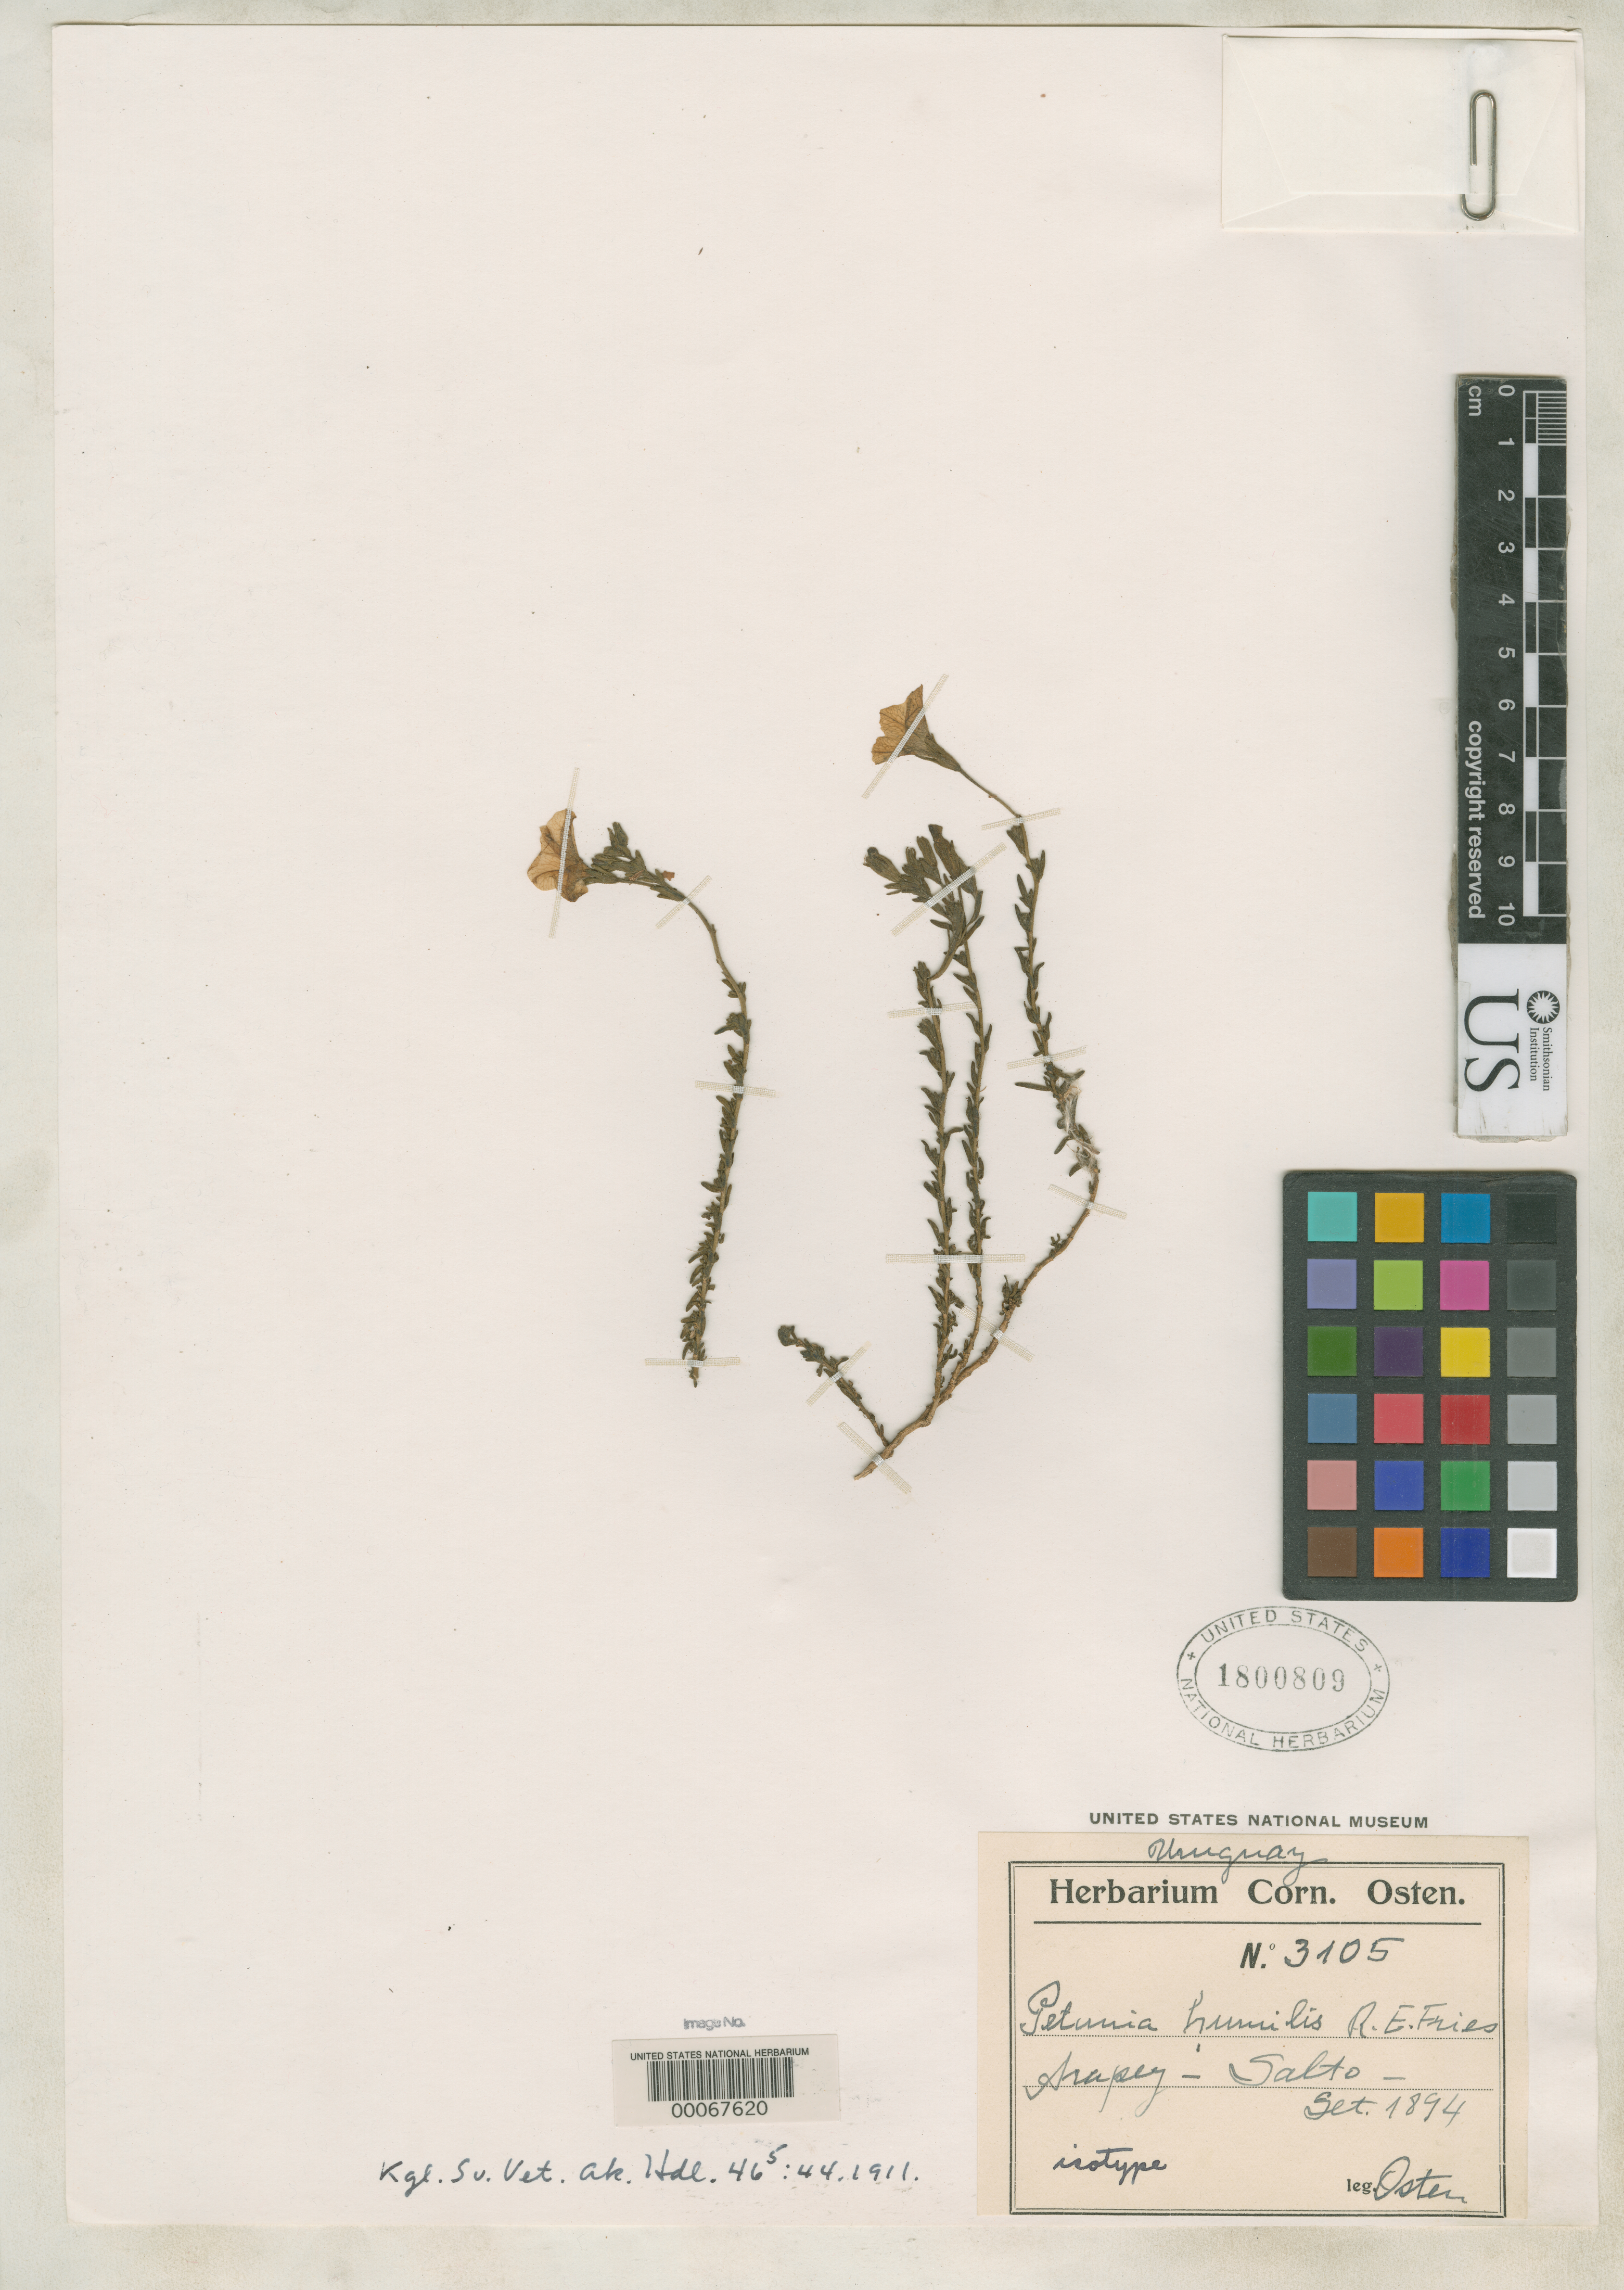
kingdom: Plantae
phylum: Tracheophyta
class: Magnoliopsida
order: Solanales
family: Solanaceae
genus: Petunia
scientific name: Petunia humilis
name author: R.E. Fr.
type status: Isotype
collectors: C. Osten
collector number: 3105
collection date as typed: Sep 1894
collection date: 1894-09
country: Uruguay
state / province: Salto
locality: Arapey.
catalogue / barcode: US 1800809